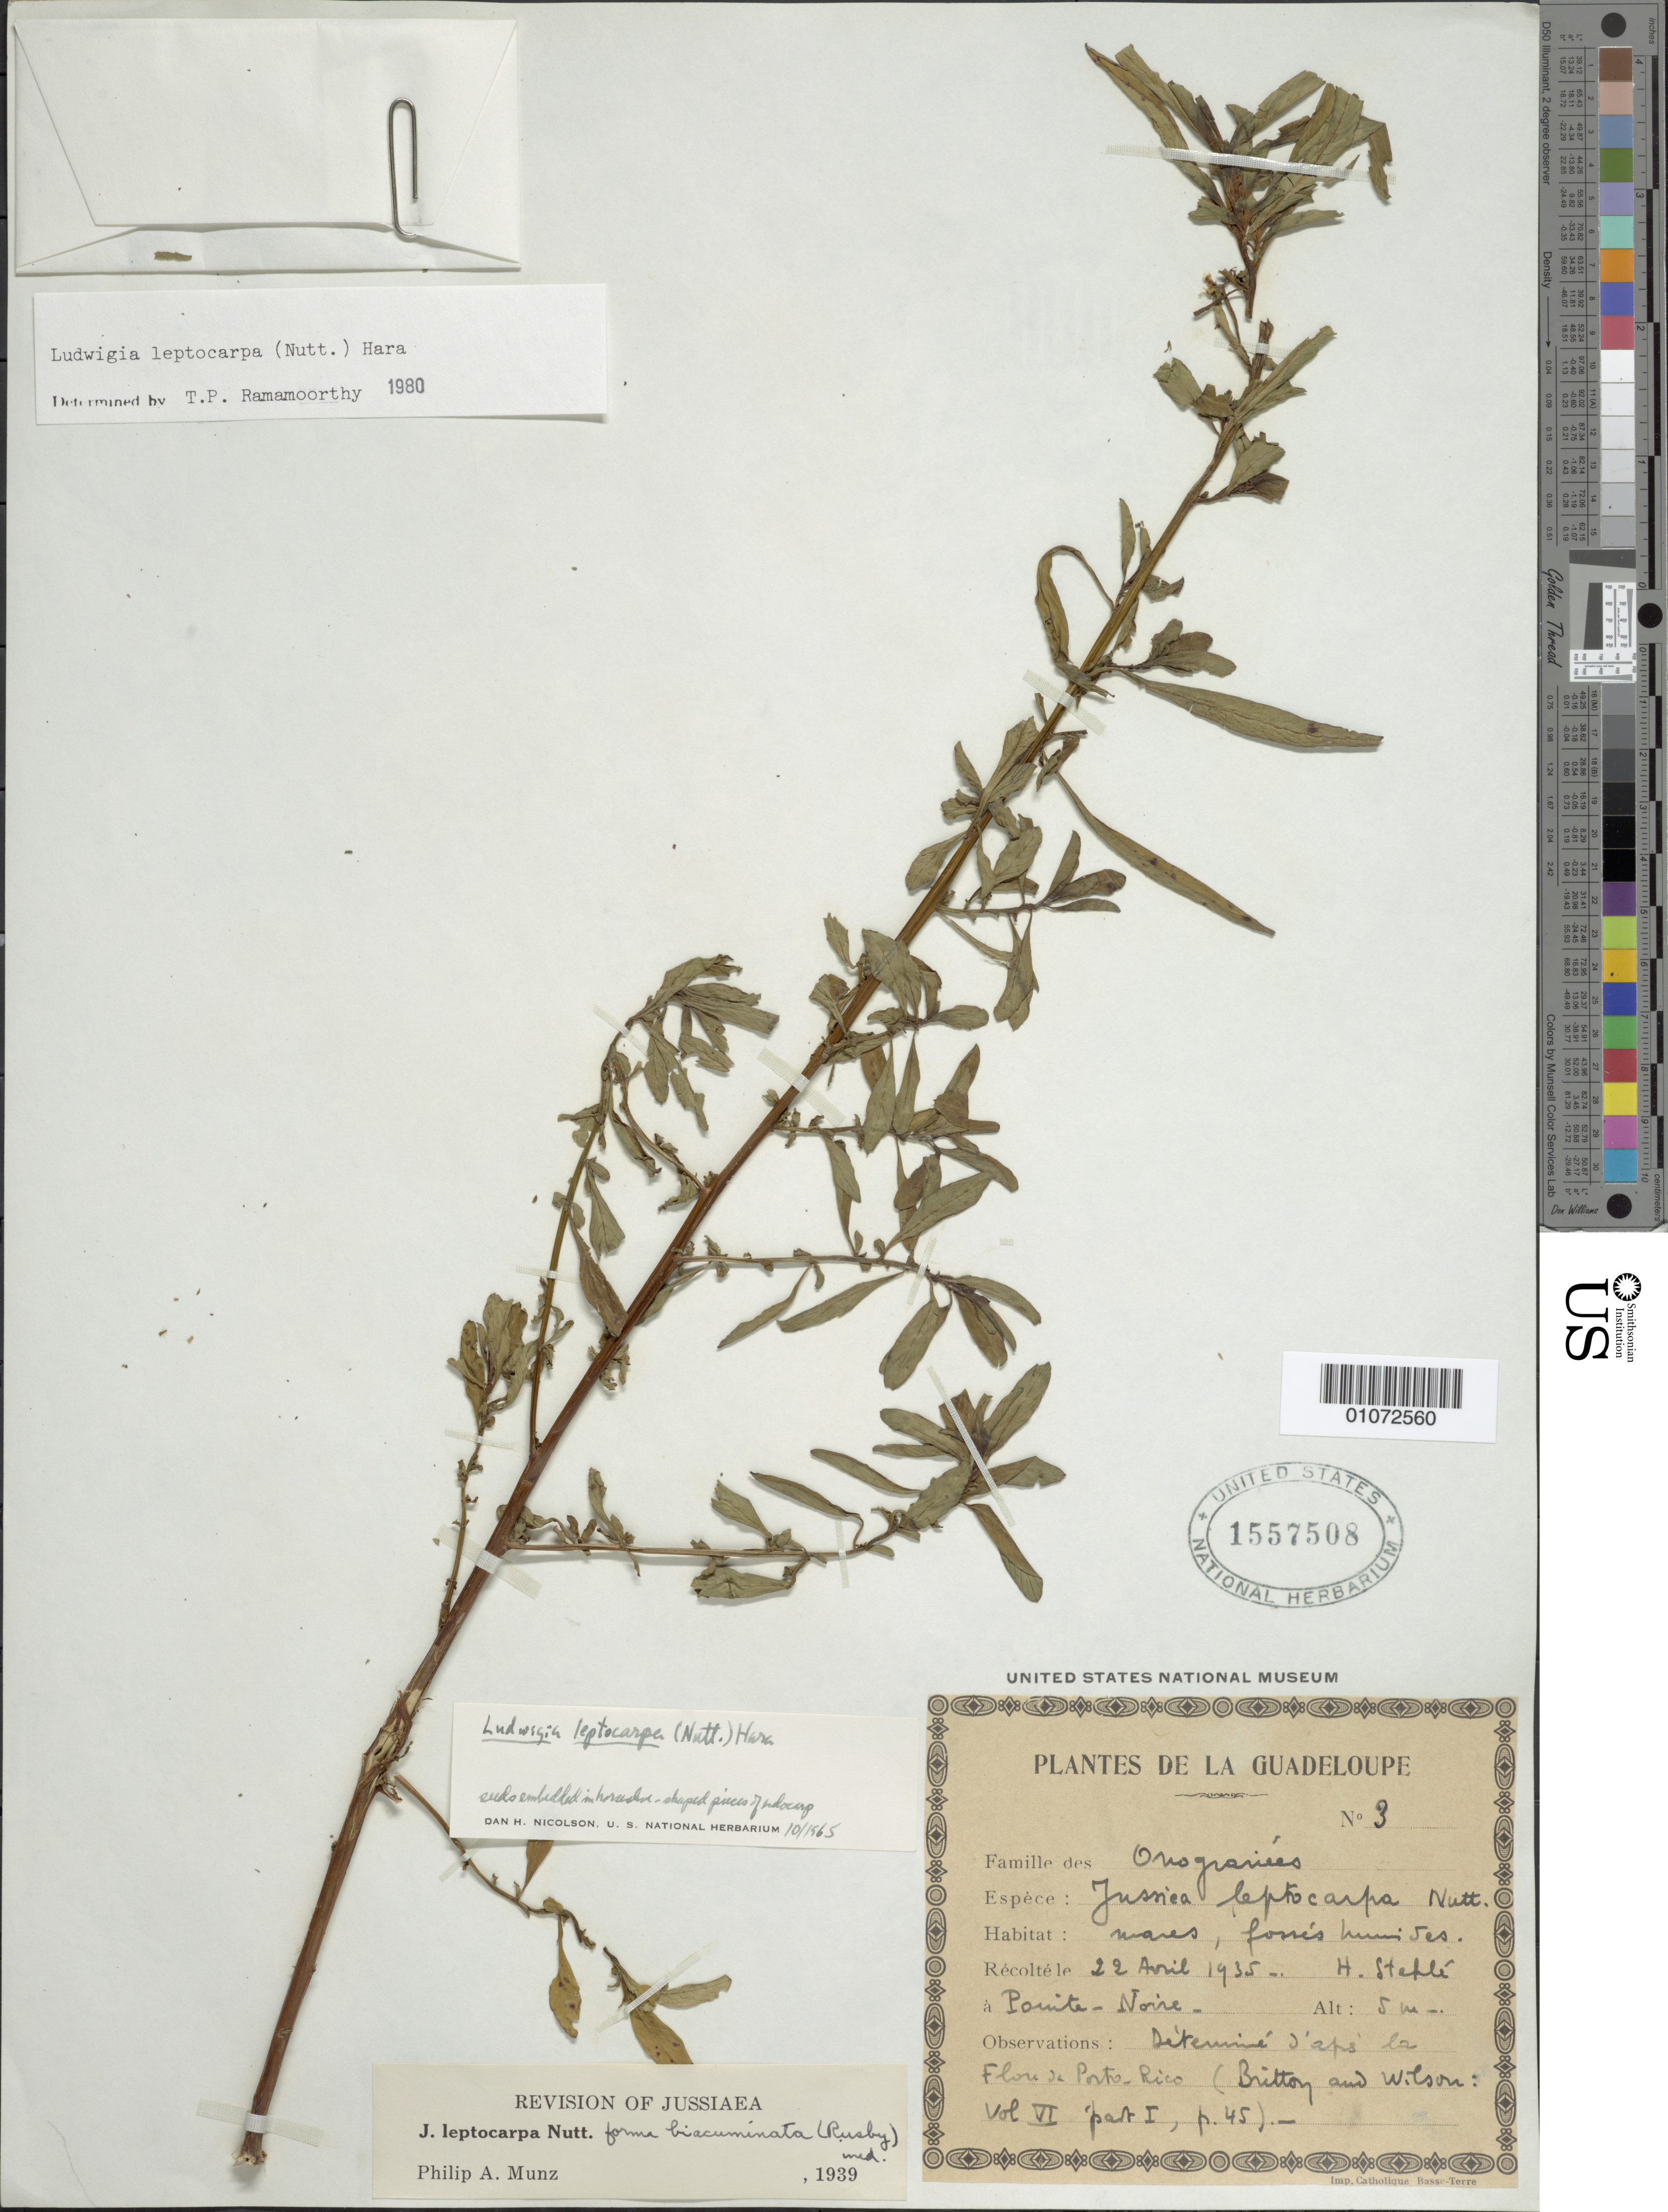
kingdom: Plantae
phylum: Tracheophyta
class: Magnoliopsida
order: Myrtales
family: Onagraceae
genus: Ludwigia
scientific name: Ludwigia leptocarpa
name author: (Nutt.) H. Hara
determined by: Ramamoorthy, T. P.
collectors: H. Stehlé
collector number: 3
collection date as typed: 21 Apr 1935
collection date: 1935-04-21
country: Guadeloupe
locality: Pointe-Noire. Wet forests, ponds.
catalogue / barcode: US 1557508